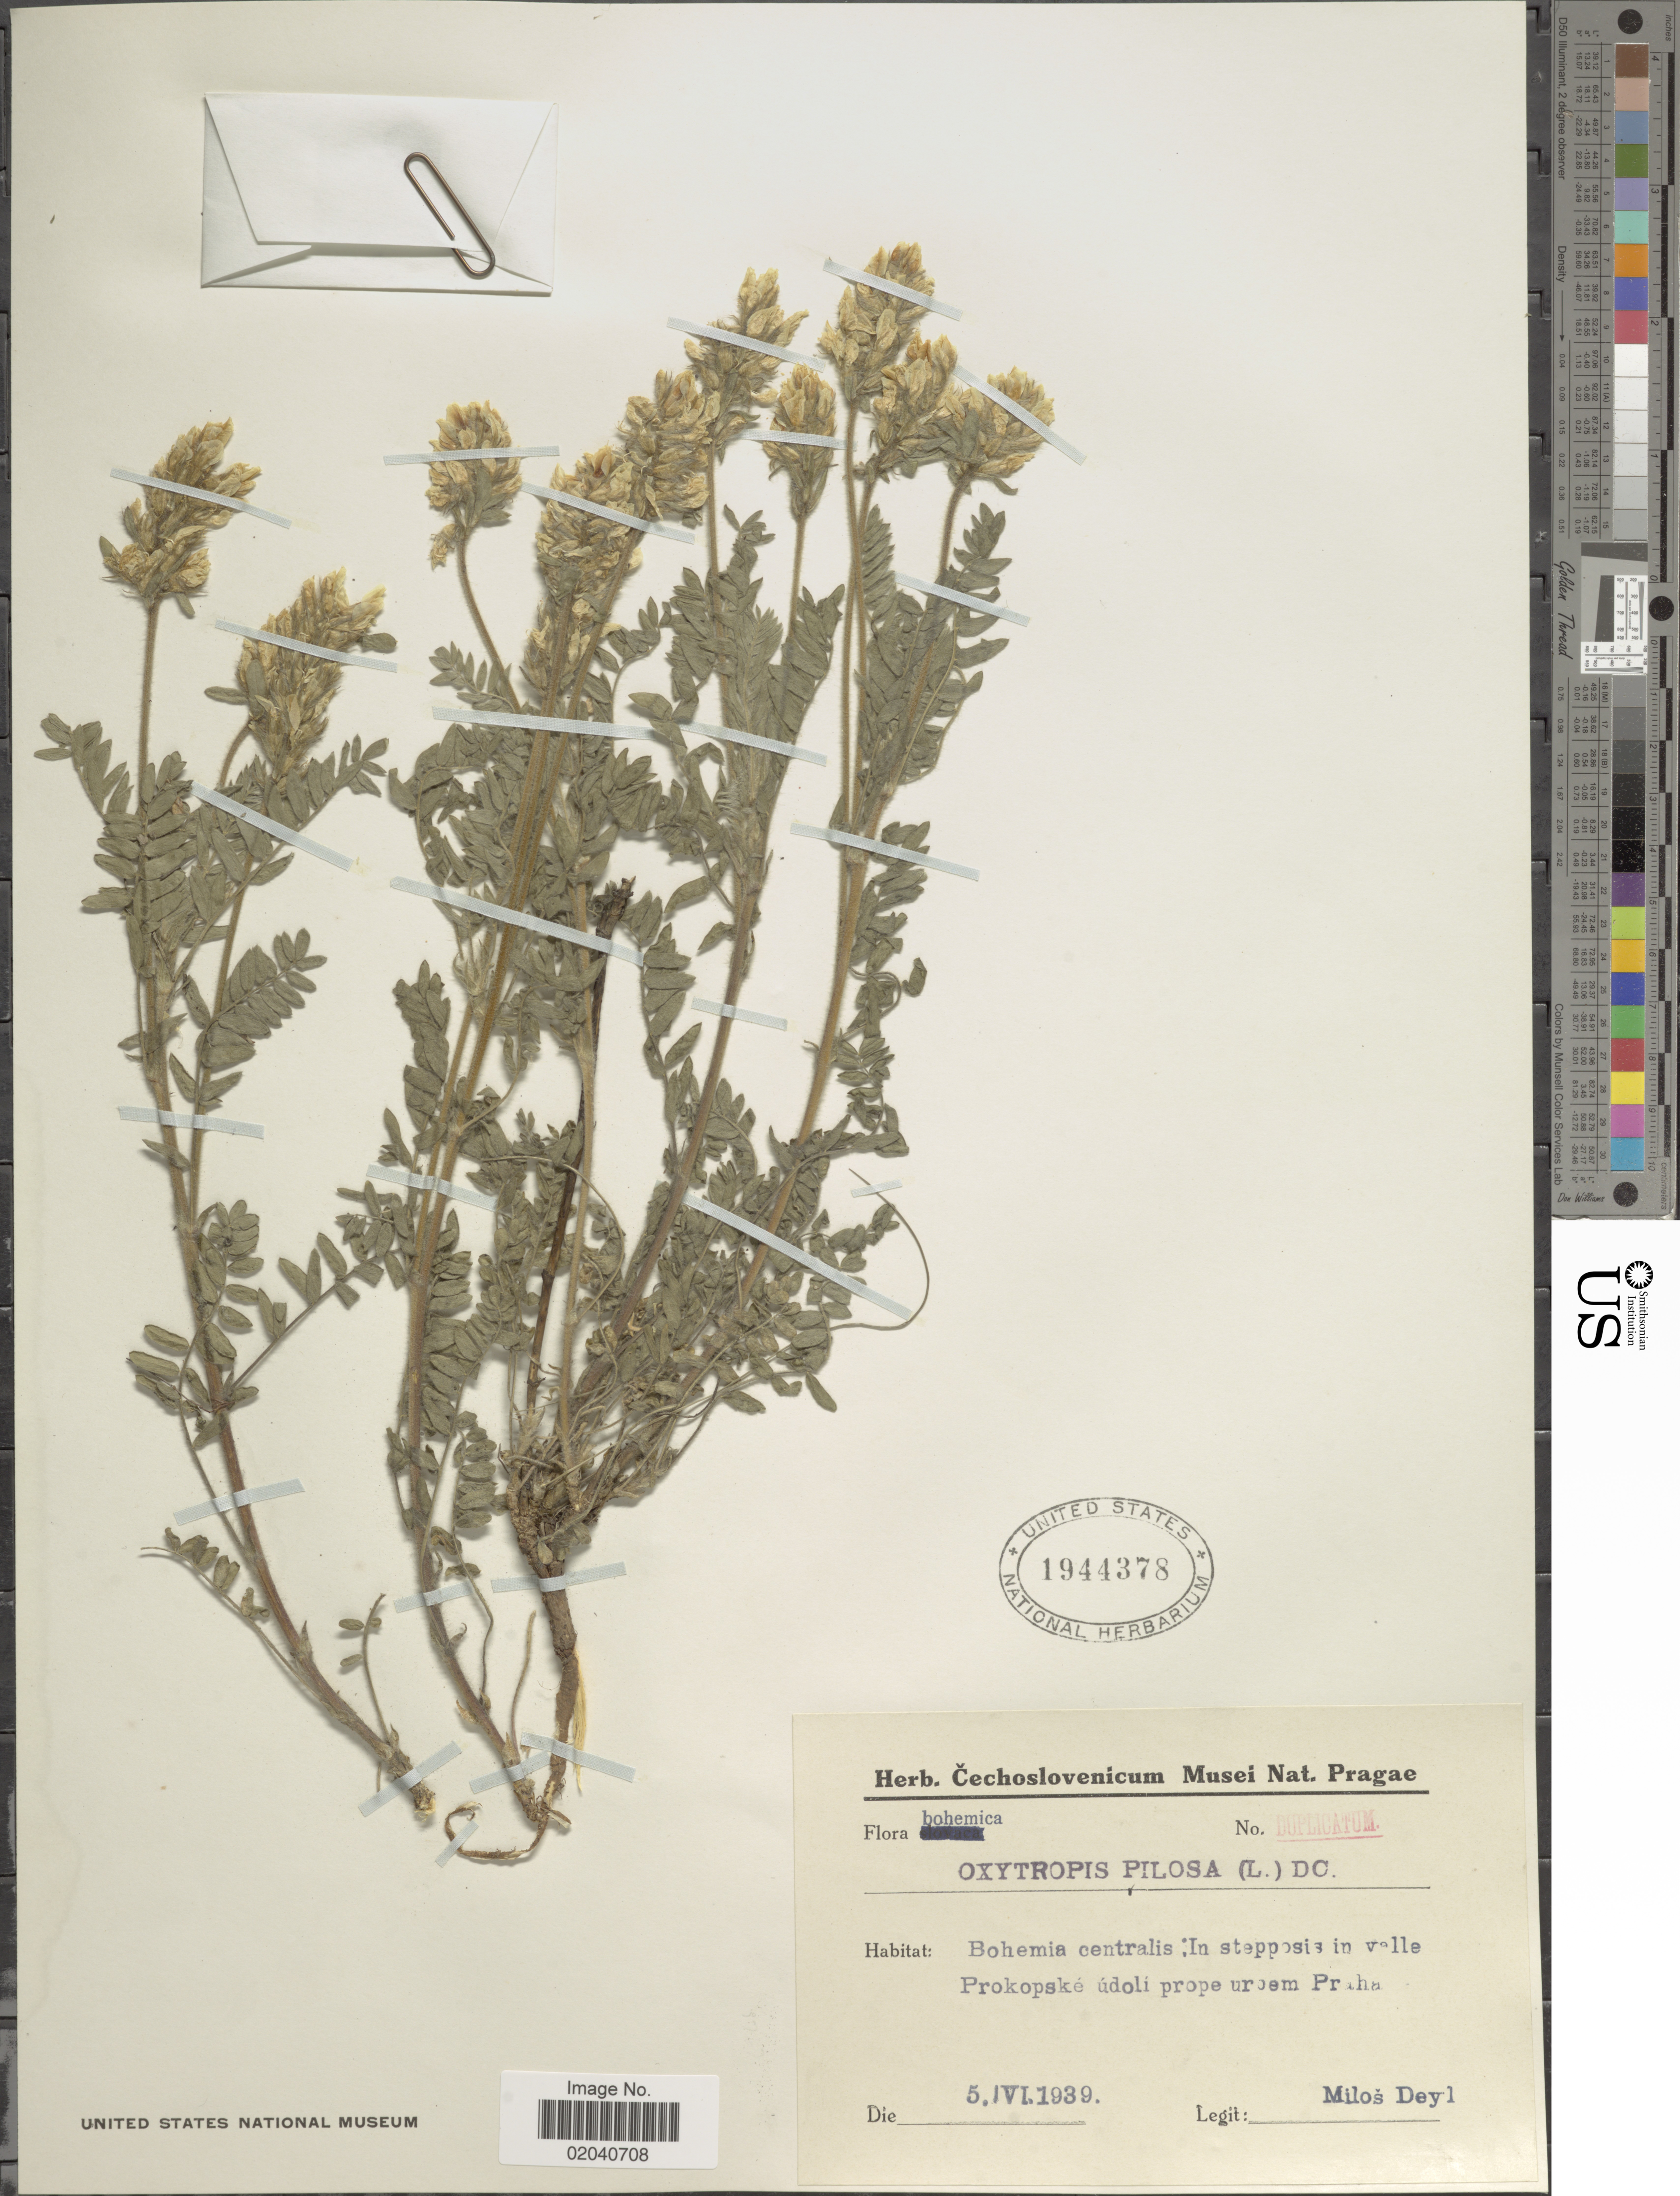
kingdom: Plantae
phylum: Tracheophyta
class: Magnoliopsida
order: Fabales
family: Fabaceae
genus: Oxytropis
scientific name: Oxytropis pilosa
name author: (L.) DC.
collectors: M. Deyl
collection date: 1939-06-05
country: Czechia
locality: Bohemica, Bohemia centralis: In stepposis in valle Prokopské údoli prope urbem Praha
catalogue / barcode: US 1944378